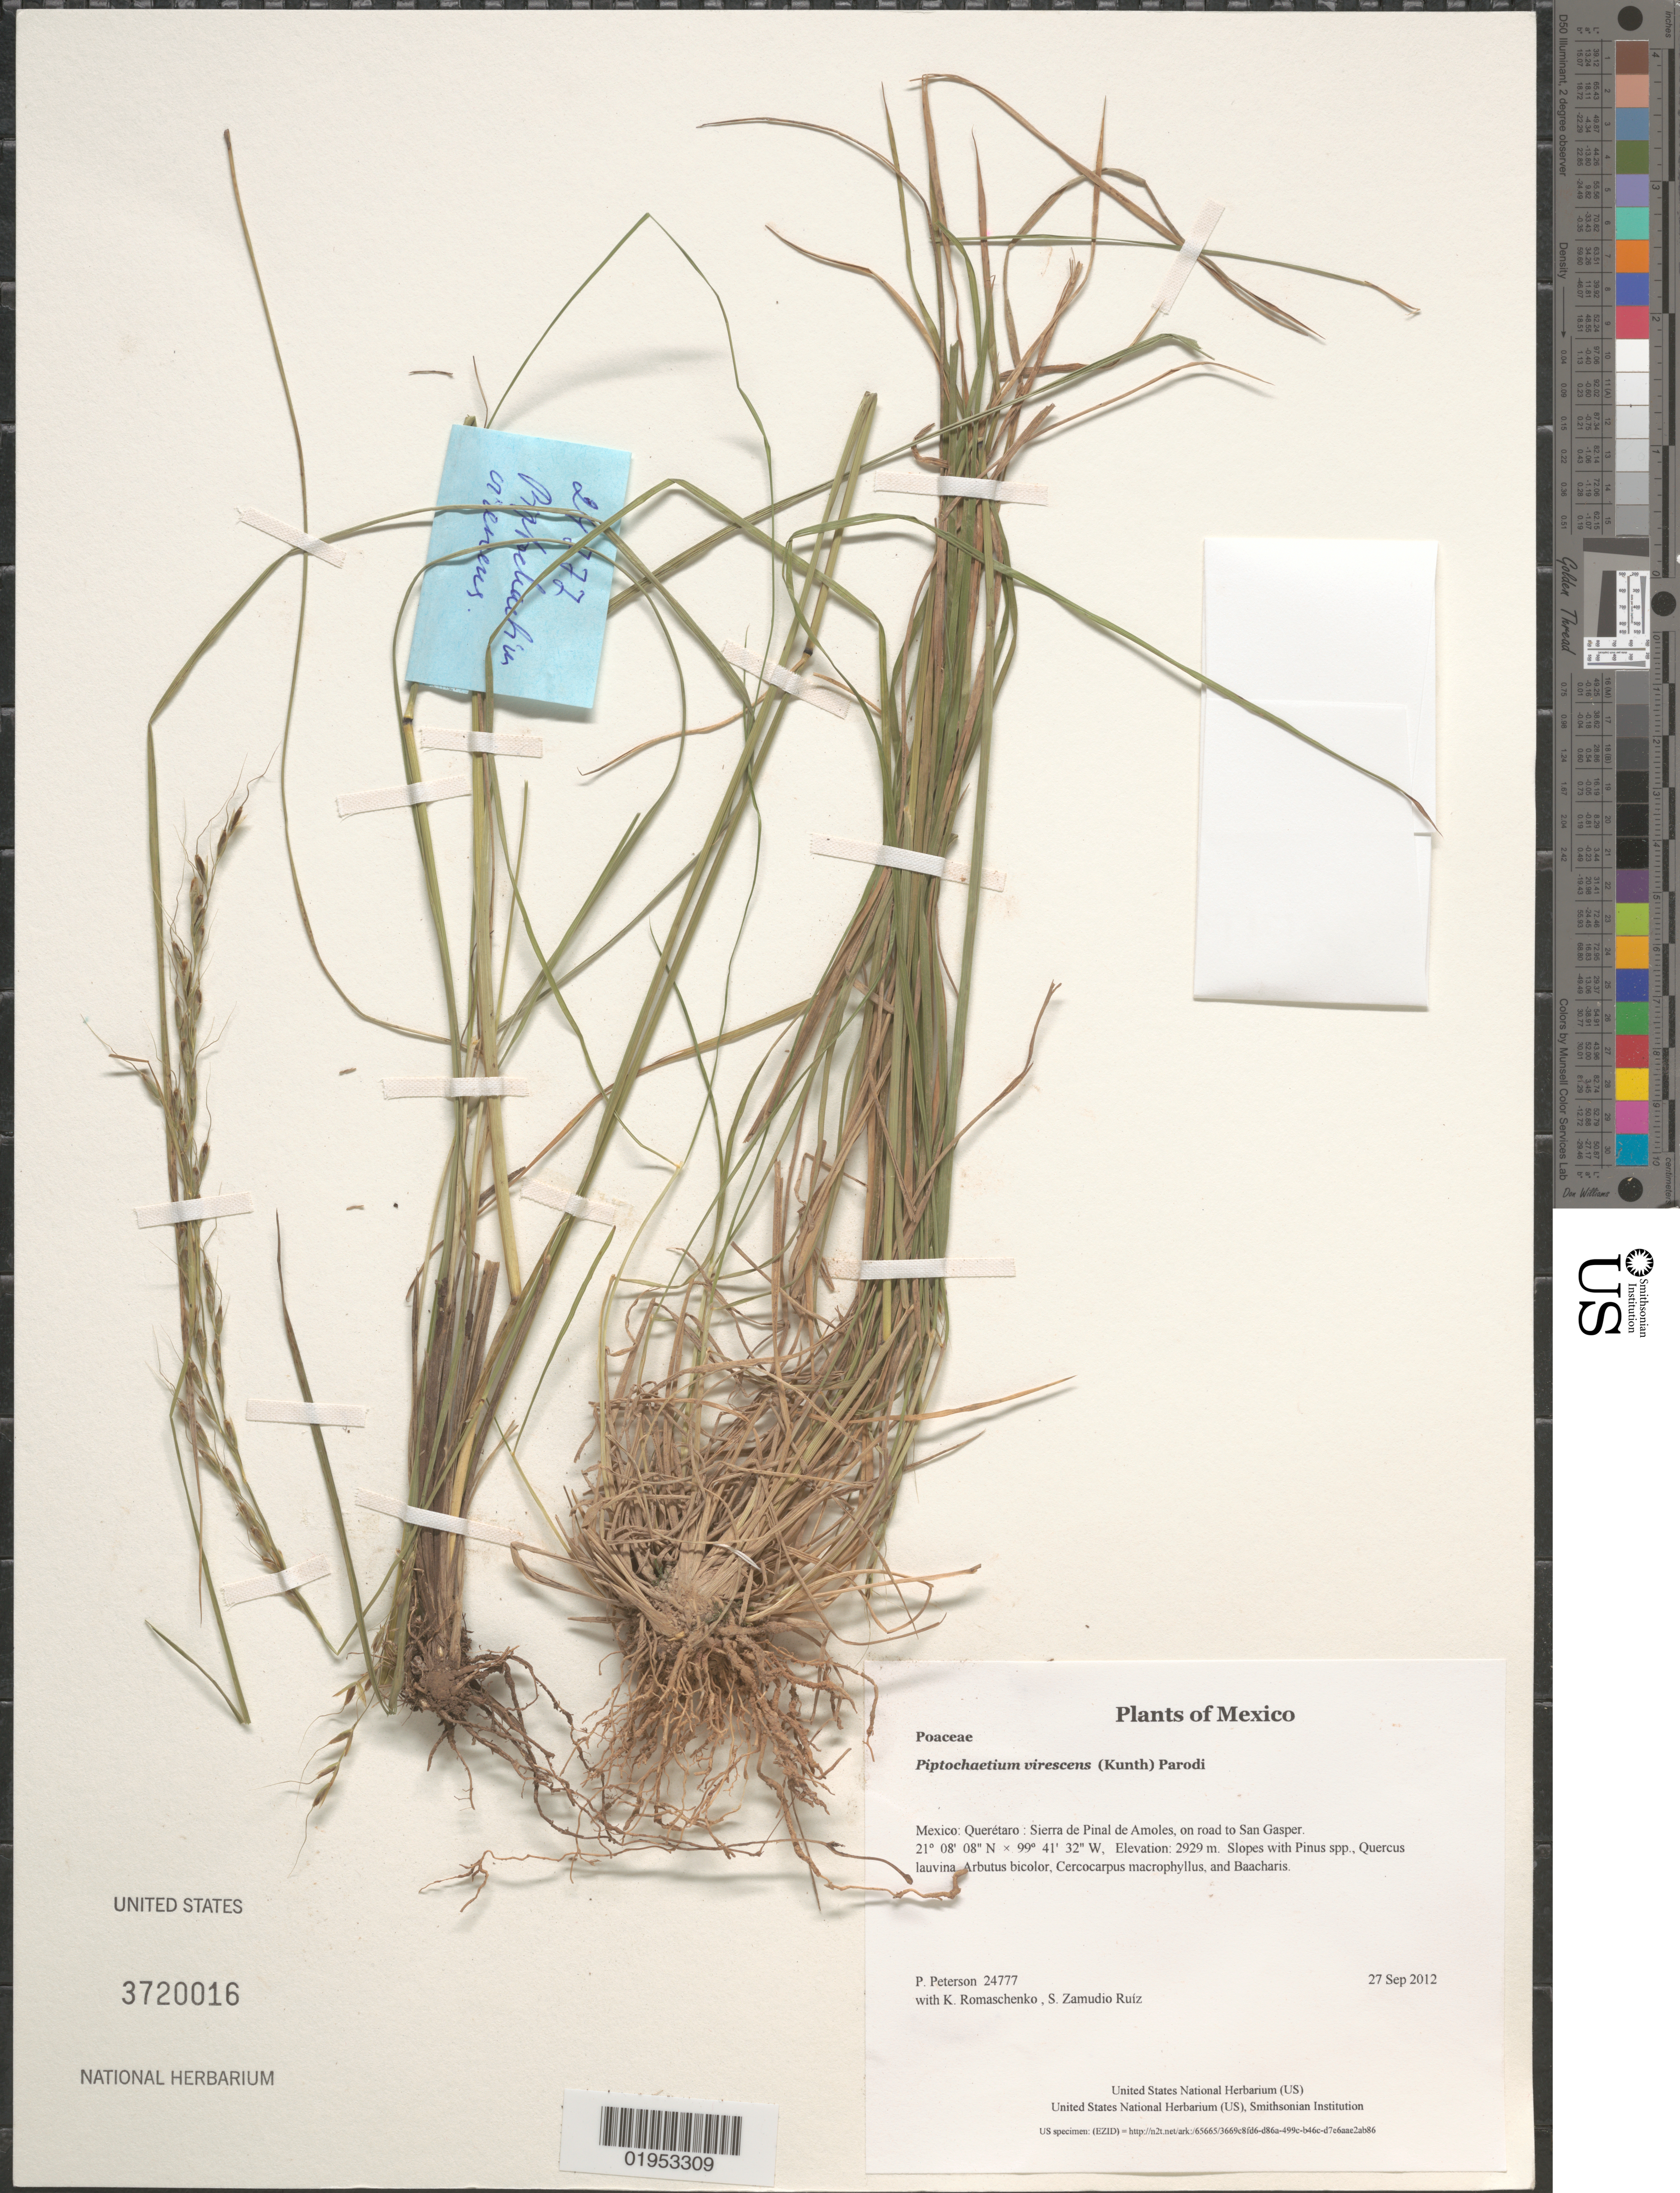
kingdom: Plantae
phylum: Tracheophyta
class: Liliopsida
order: Poales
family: Poaceae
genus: Piptochaetium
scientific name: Piptochaetium virescens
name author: (Kunth) Parodi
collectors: P. M. Peterson, K. Romaschenko & S. Zamudio Ruíz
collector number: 24777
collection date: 2012-09-27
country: Mexico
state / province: Querétaro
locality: Sierra de Pinal de Amoles, on road to San Gasper.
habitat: Slopes with Pinus spp., Quercus lauvina, Arbutus bicolor, Cercocarpus macrophyllus, and Baacharis.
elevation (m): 2929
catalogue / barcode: US 3720016